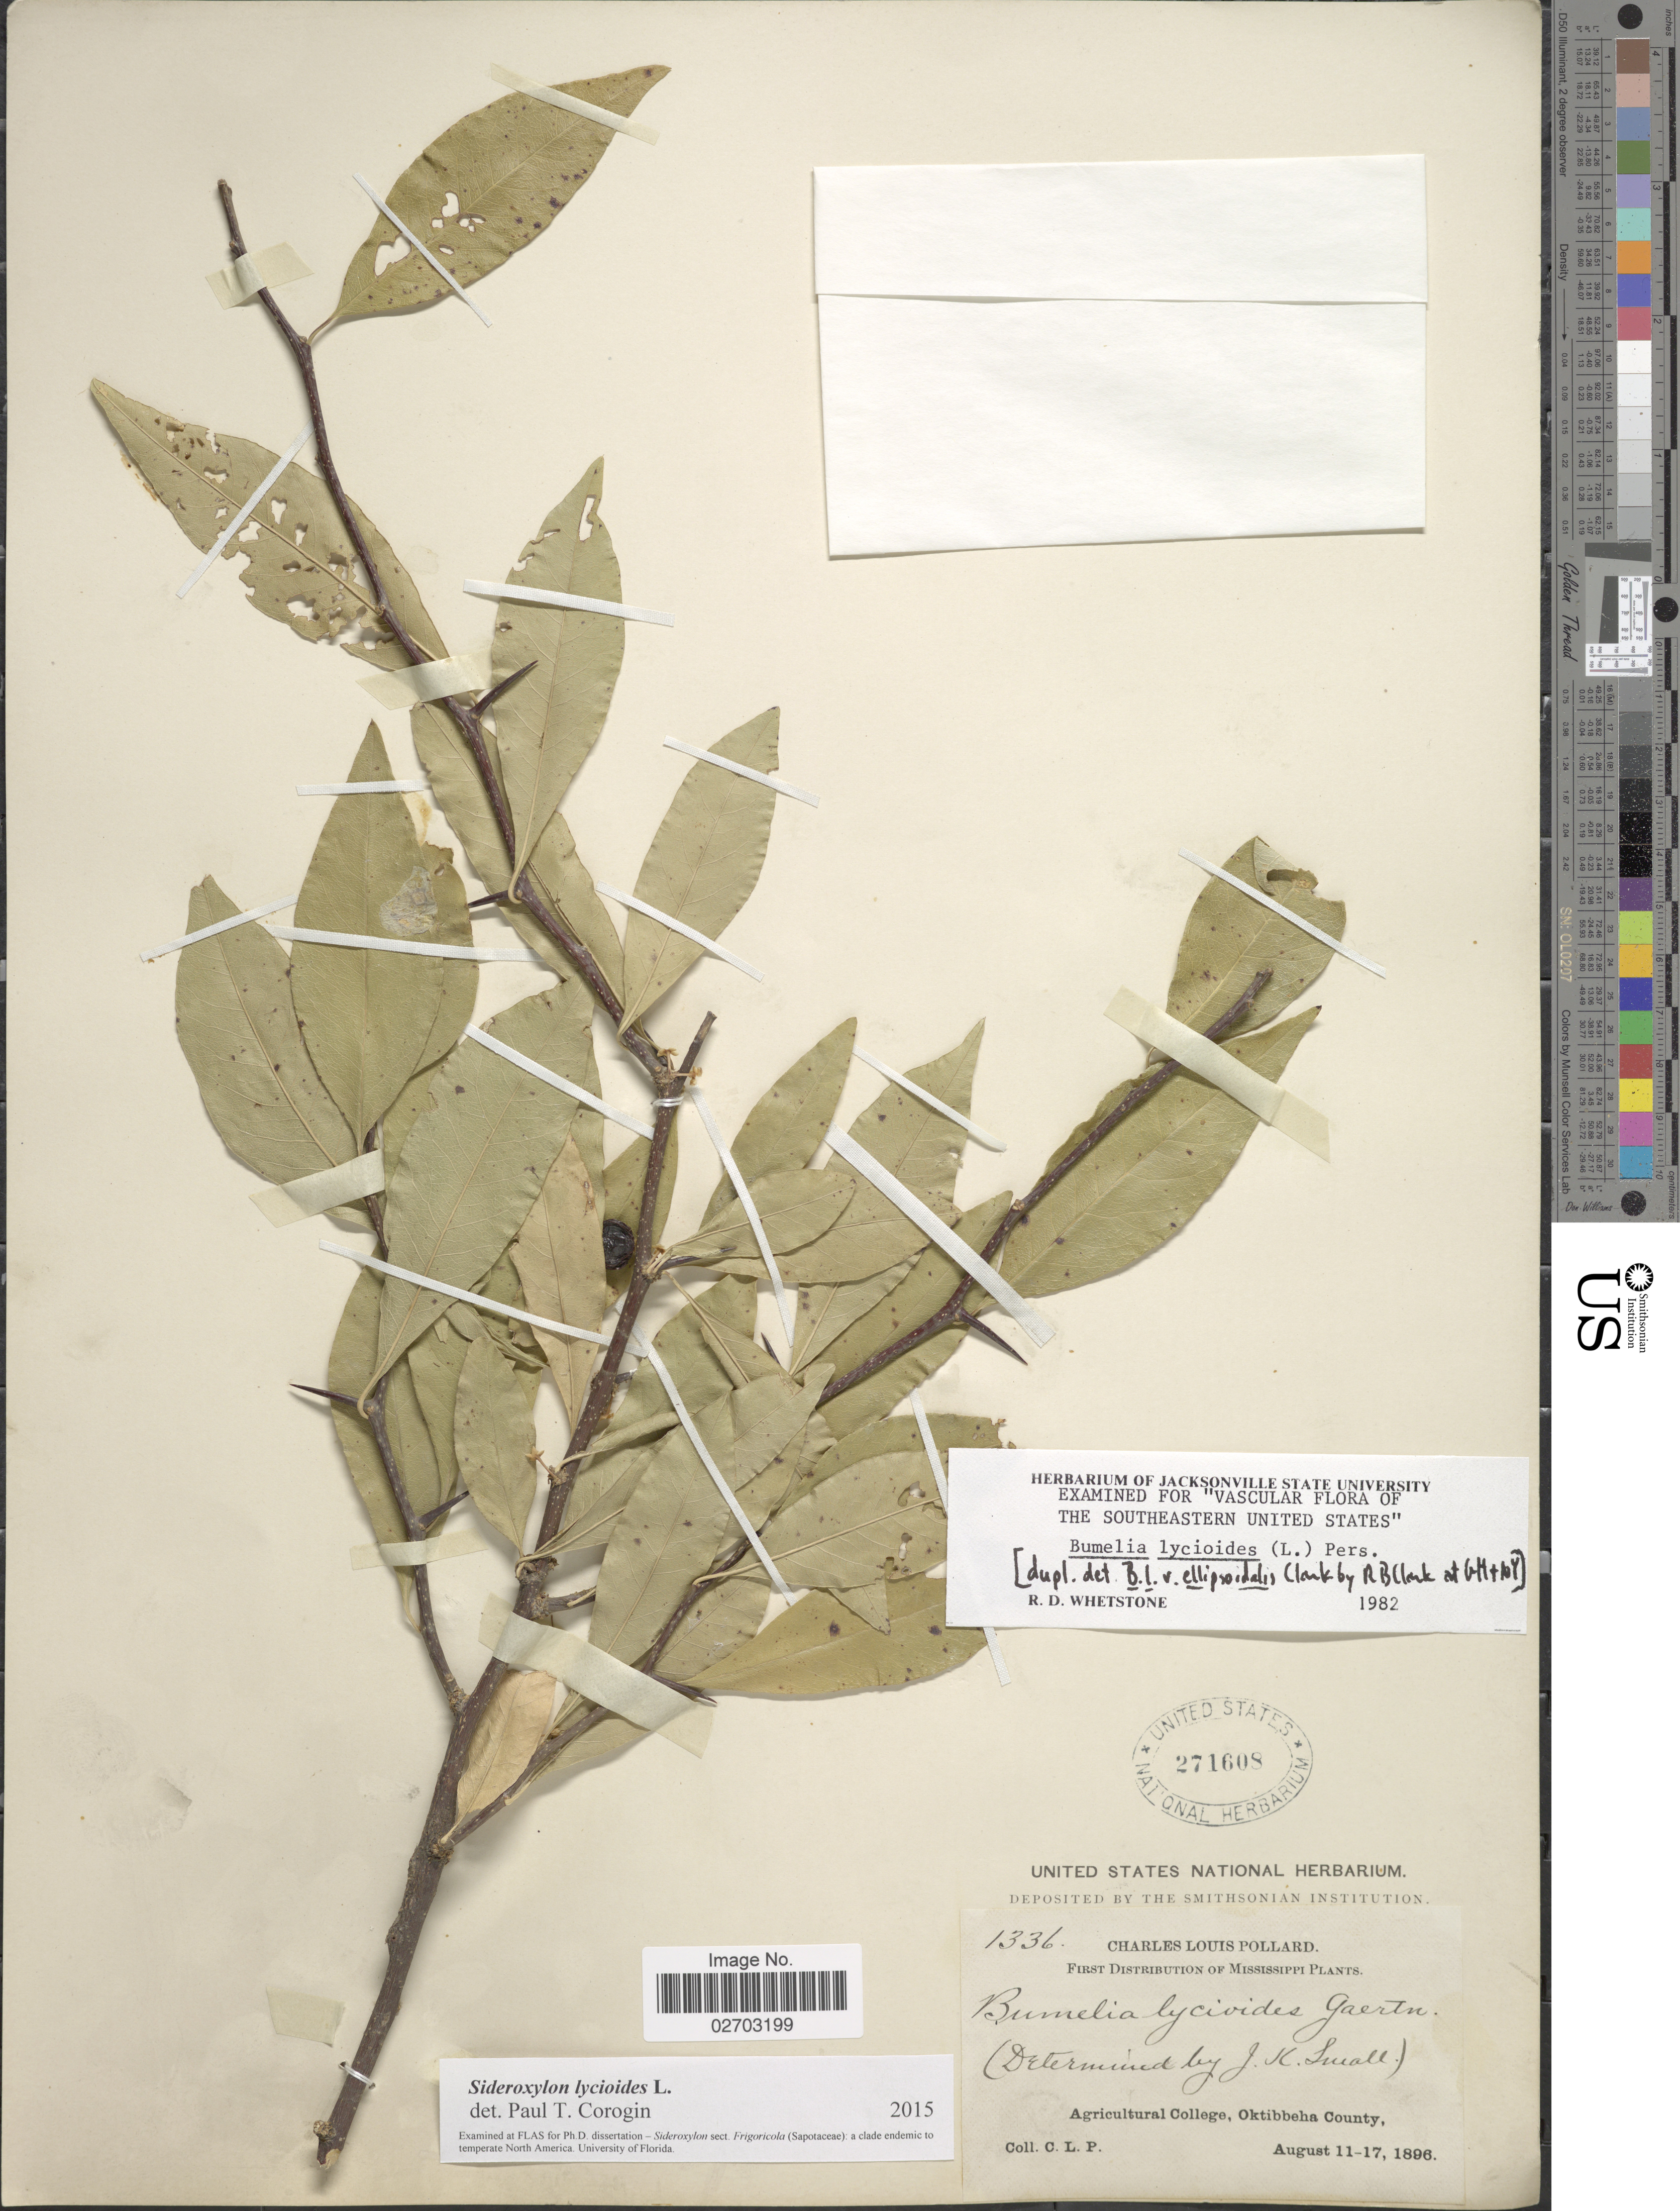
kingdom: Plantae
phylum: Tracheophyta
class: Magnoliopsida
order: Ericales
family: Sapotaceae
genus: Sideroxylon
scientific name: Sideroxylon lycioides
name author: L.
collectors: C. L. Pollard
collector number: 1336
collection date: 1896-08-11/1896-08-17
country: United States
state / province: Mississippi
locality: Agricultural College, Oktibbeha County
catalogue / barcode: US 271608